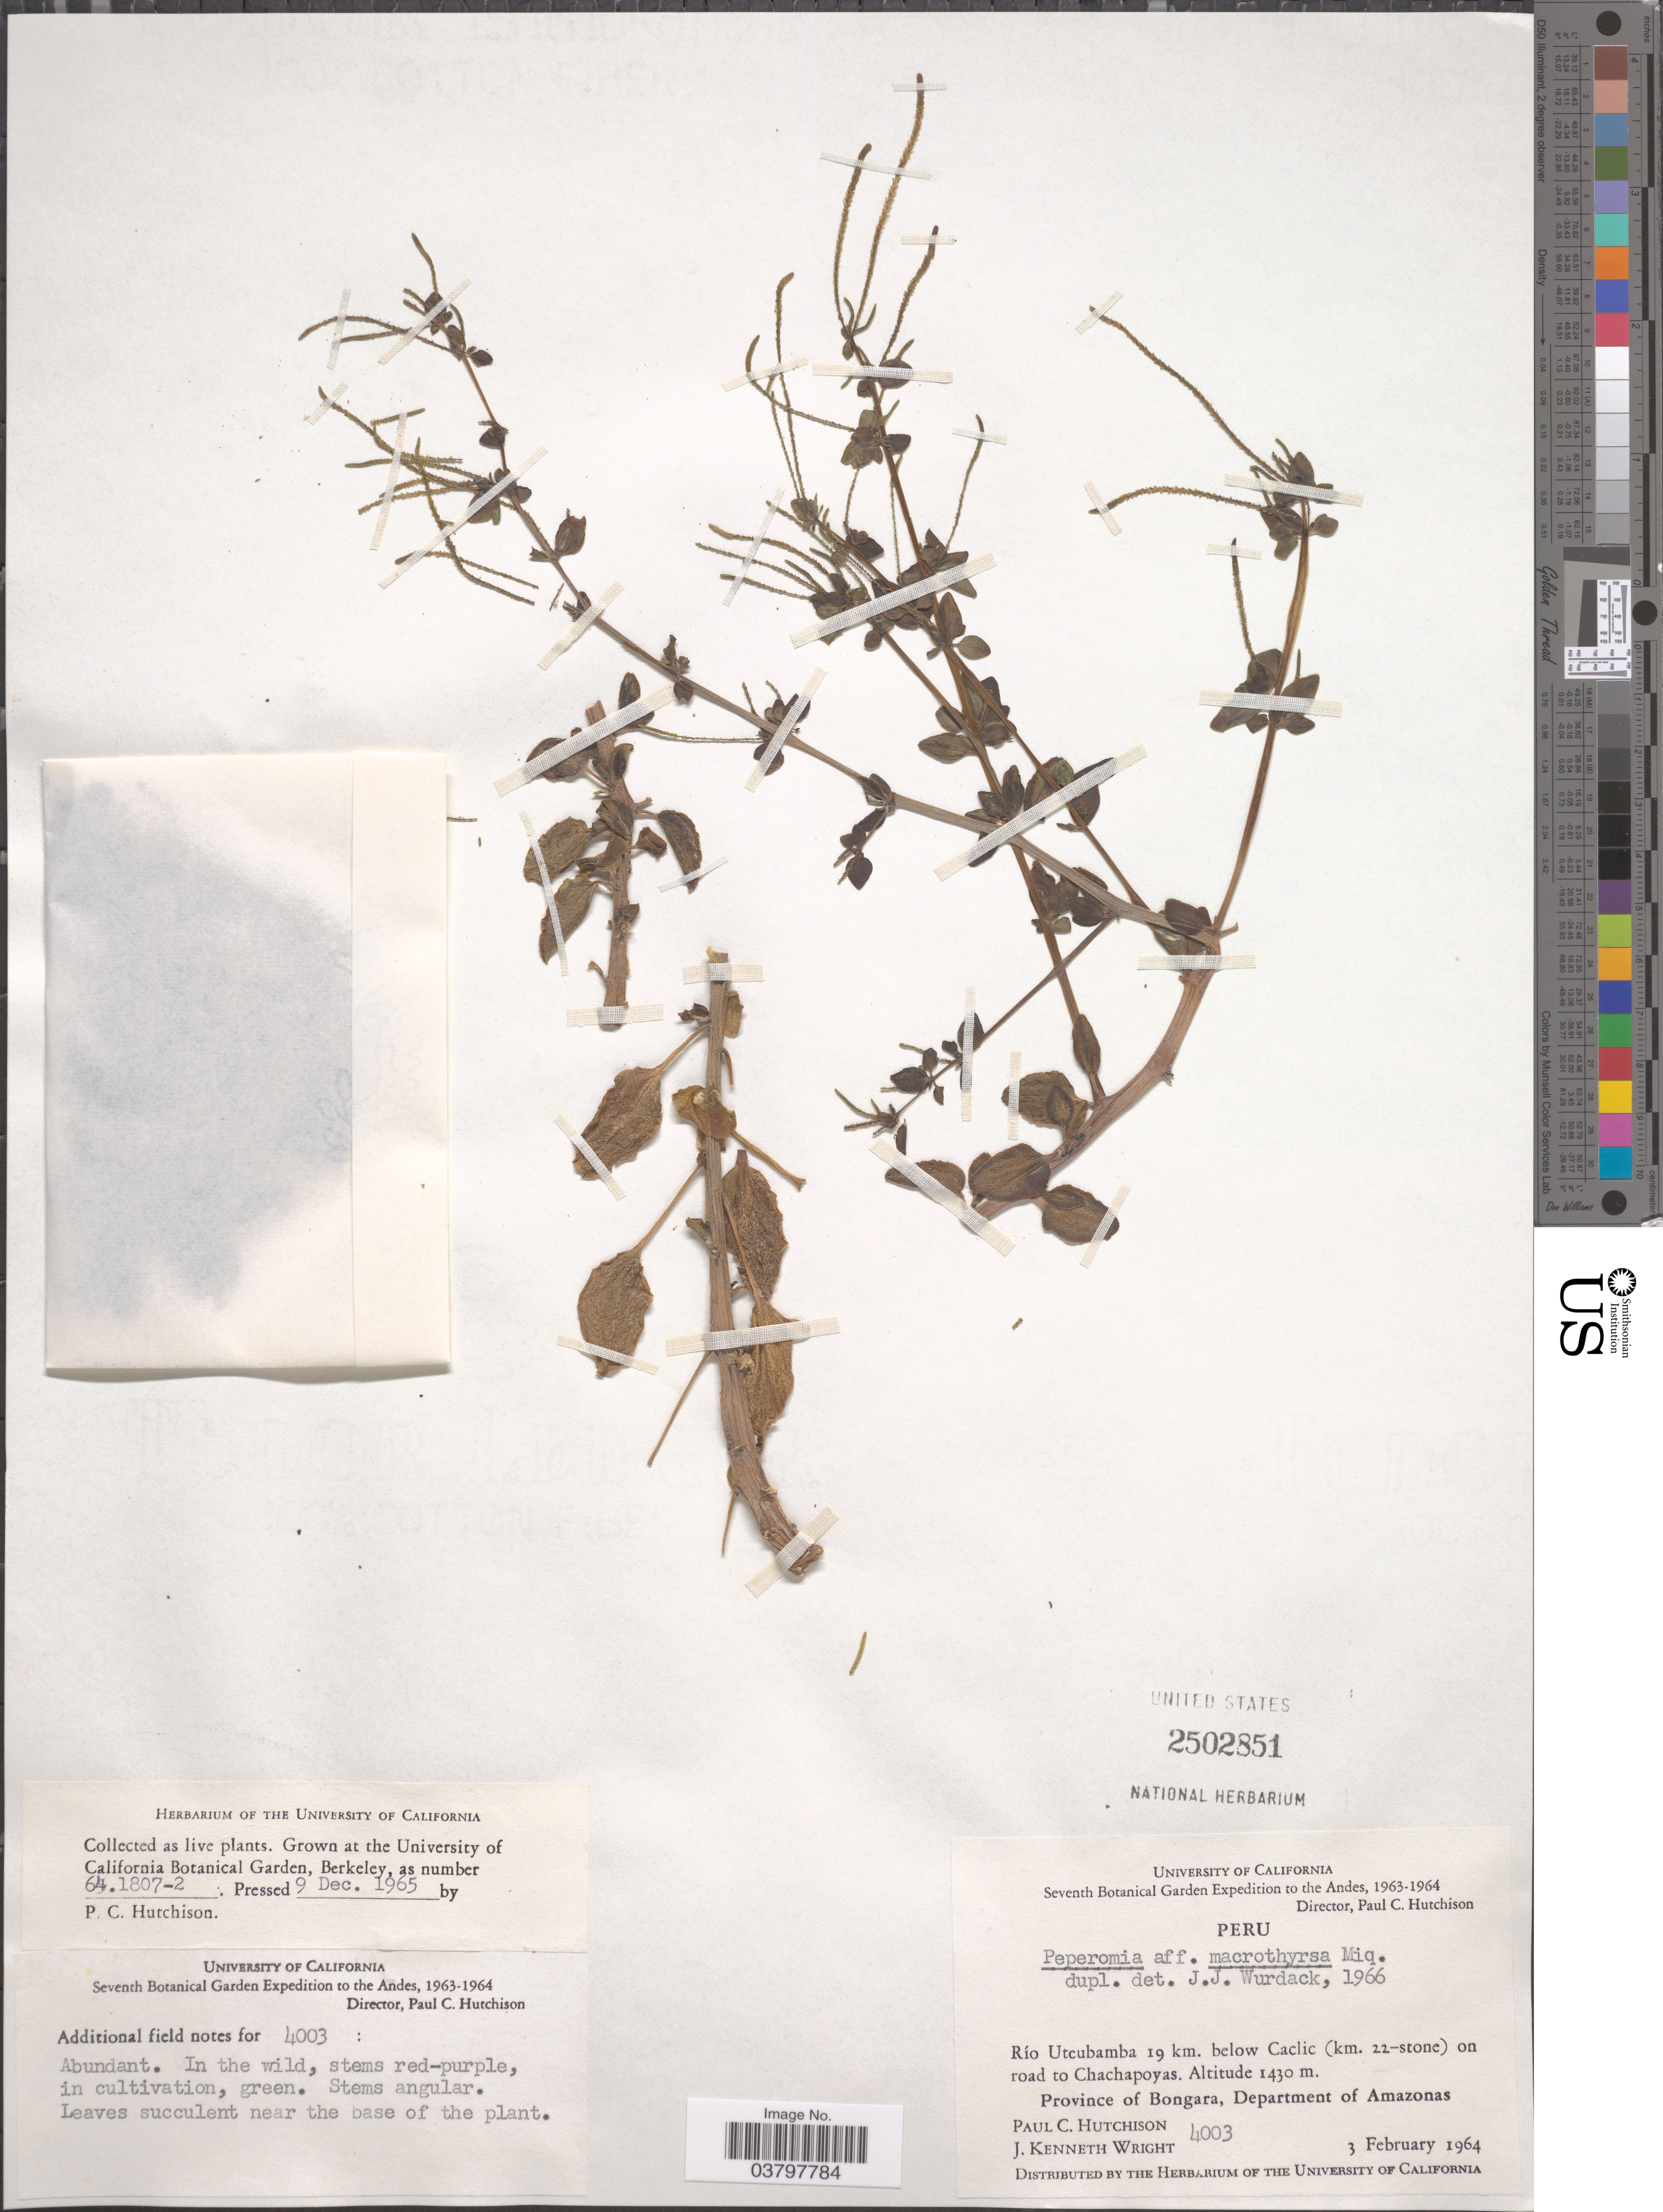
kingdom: Plantae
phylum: Tracheophyta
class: Magnoliopsida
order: Piperales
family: Piperaceae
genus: Peperomia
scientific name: Peperomia macrothyrsa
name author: Miq.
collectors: P. C. Hutchison & J. K. Wright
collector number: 4003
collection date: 1964-02-03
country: Peru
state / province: Amazonas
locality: The Andes. Río Utcubamba 19 km. below Caclic (km. 22-stone) on road to Chachapoyas. Province of Bongara, Department of Amazonas.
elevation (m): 1430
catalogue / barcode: US 2502851